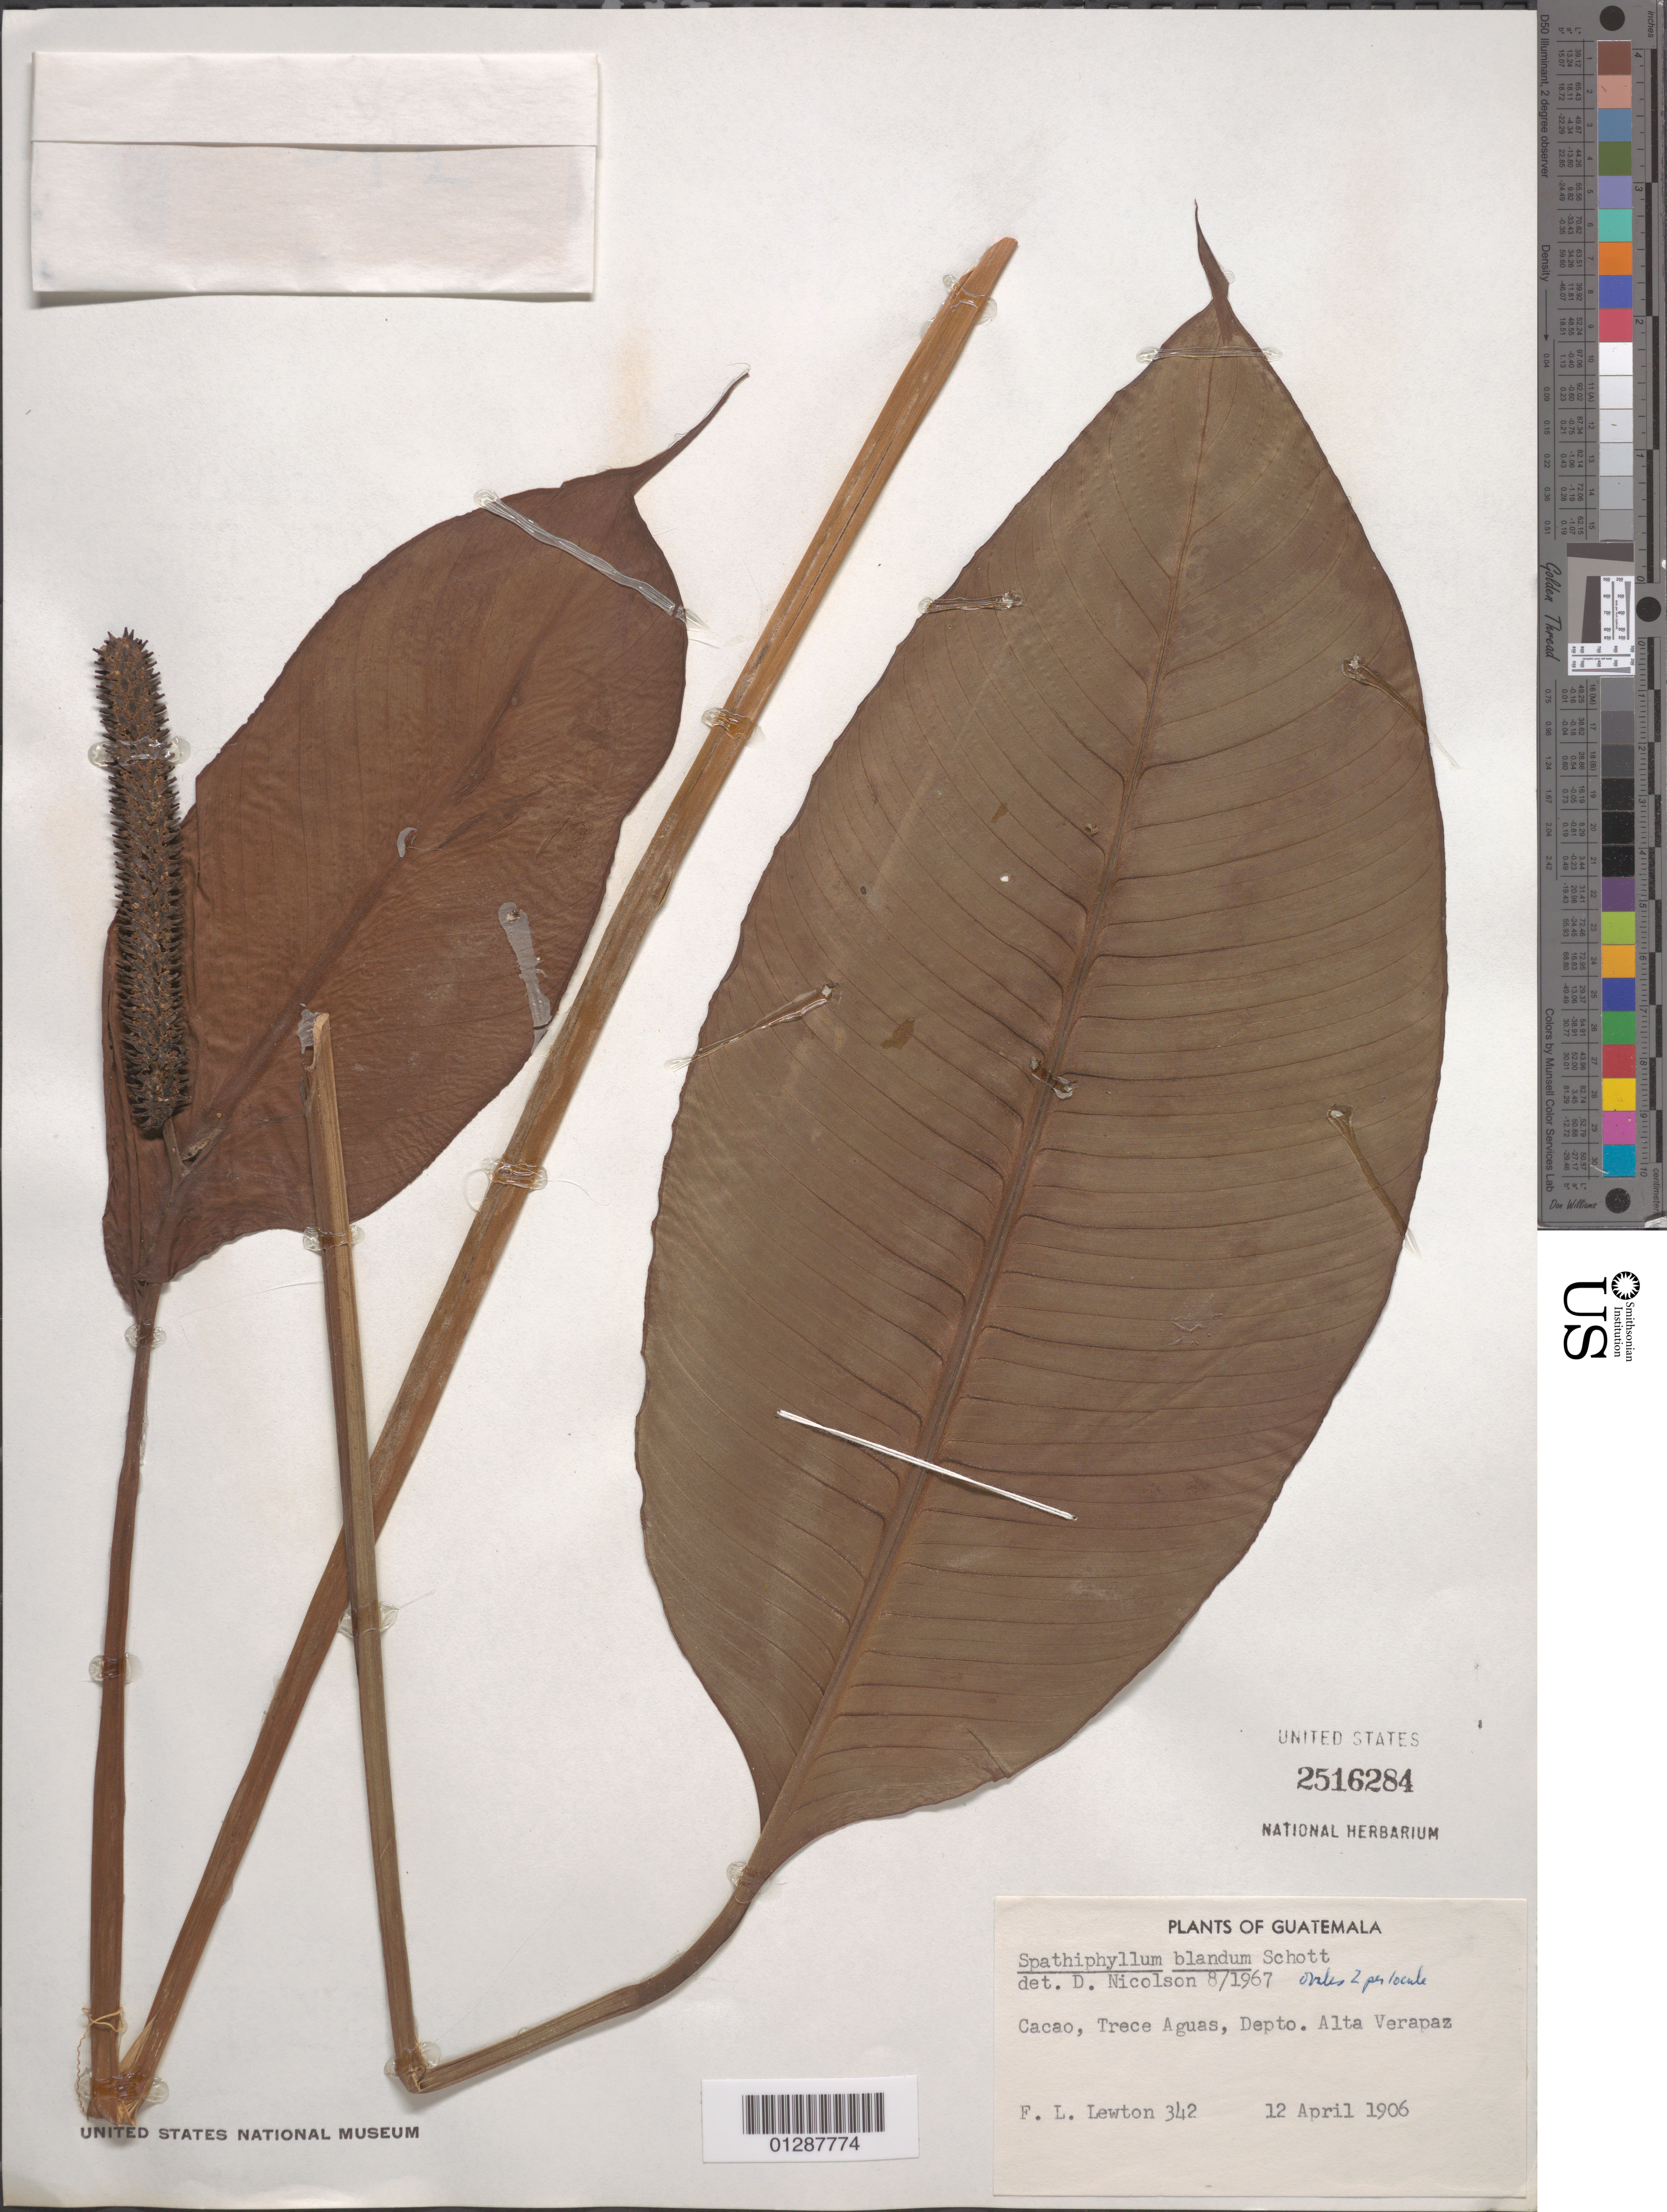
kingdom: Plantae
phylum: Tracheophyta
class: Liliopsida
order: Alismatales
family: Araceae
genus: Spathiphyllum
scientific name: Spathiphyllum blandum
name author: Schott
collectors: F. L. Lewton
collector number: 342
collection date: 1906-04-12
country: Guatemala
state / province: Alta Verapaz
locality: Cacao, Trece Aguas, Depto. Alta Verapaz.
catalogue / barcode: US 2516284